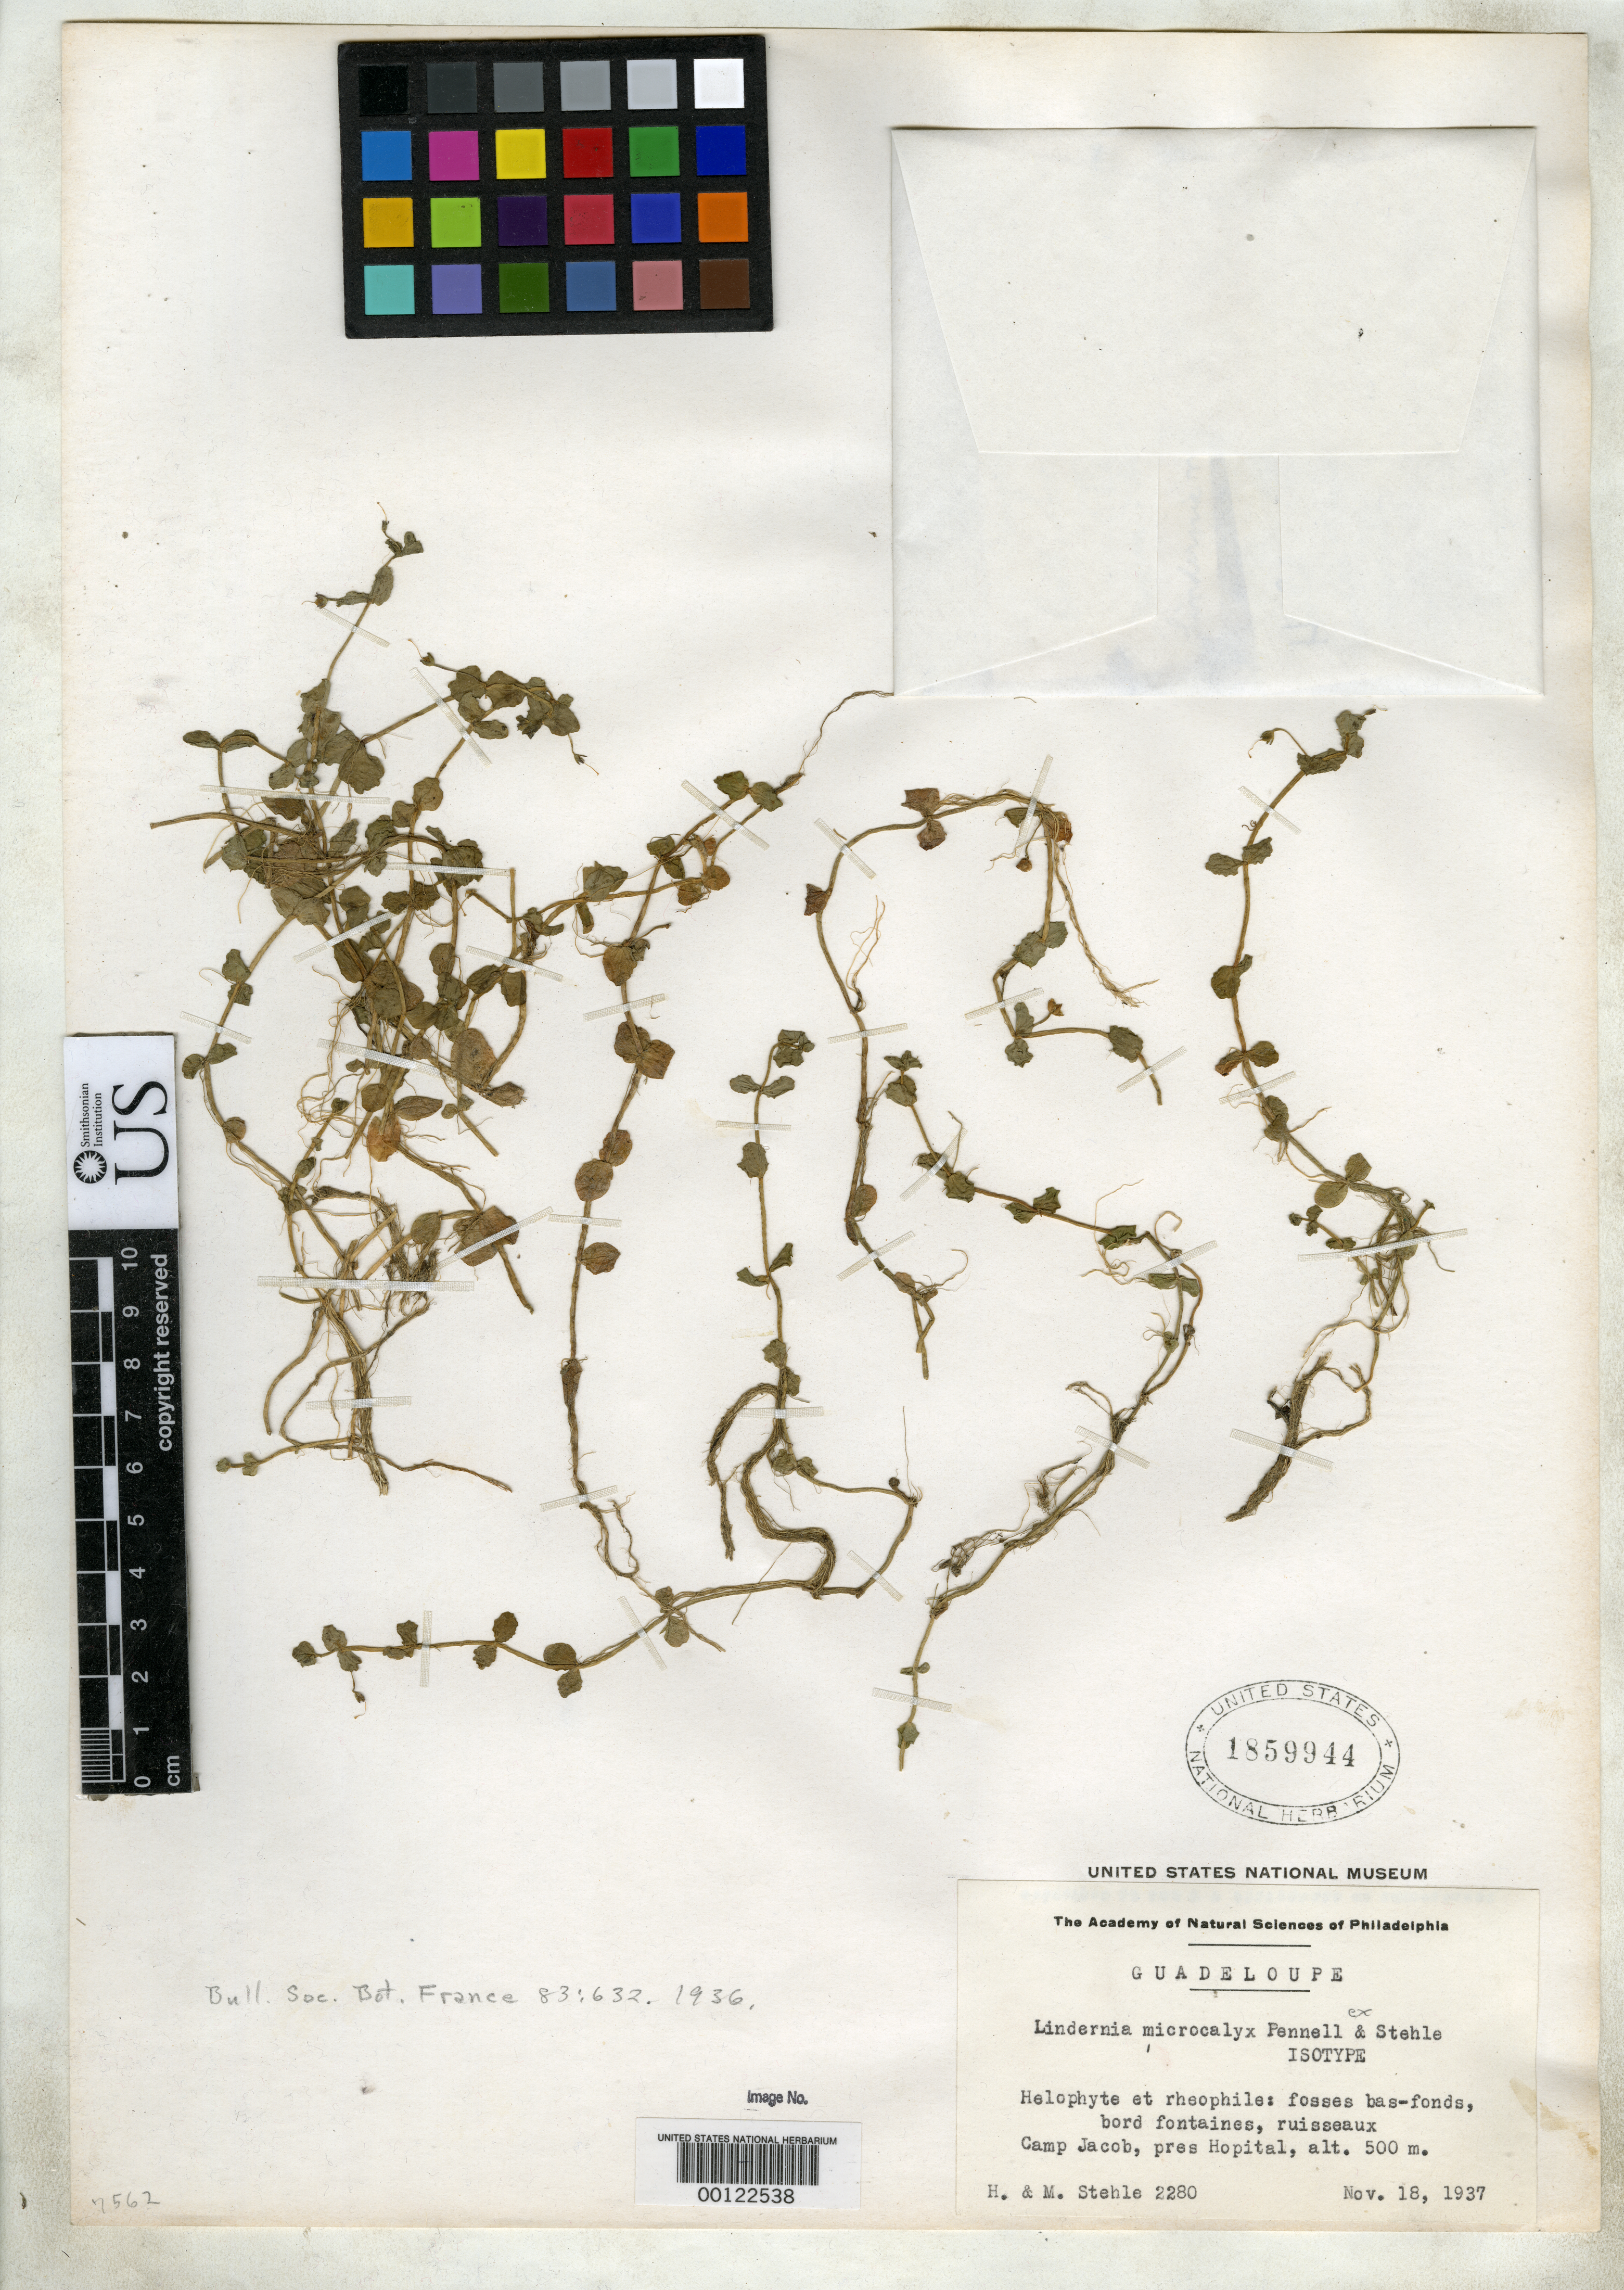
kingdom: Plantae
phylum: Tracheophyta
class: Magnoliopsida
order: Lamiales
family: Linderniaceae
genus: Lindernia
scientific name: Lindernia microcalyx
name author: Pennell & Stehlé in Stehlé & Quentin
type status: Isotype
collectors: H. Stehlé & M. Stehlé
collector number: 2280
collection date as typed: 18 Nov 1937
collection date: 1937-11-18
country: Guadeloupe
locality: Camp Jacob, pres Hospital.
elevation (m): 500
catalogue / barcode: US 1859944